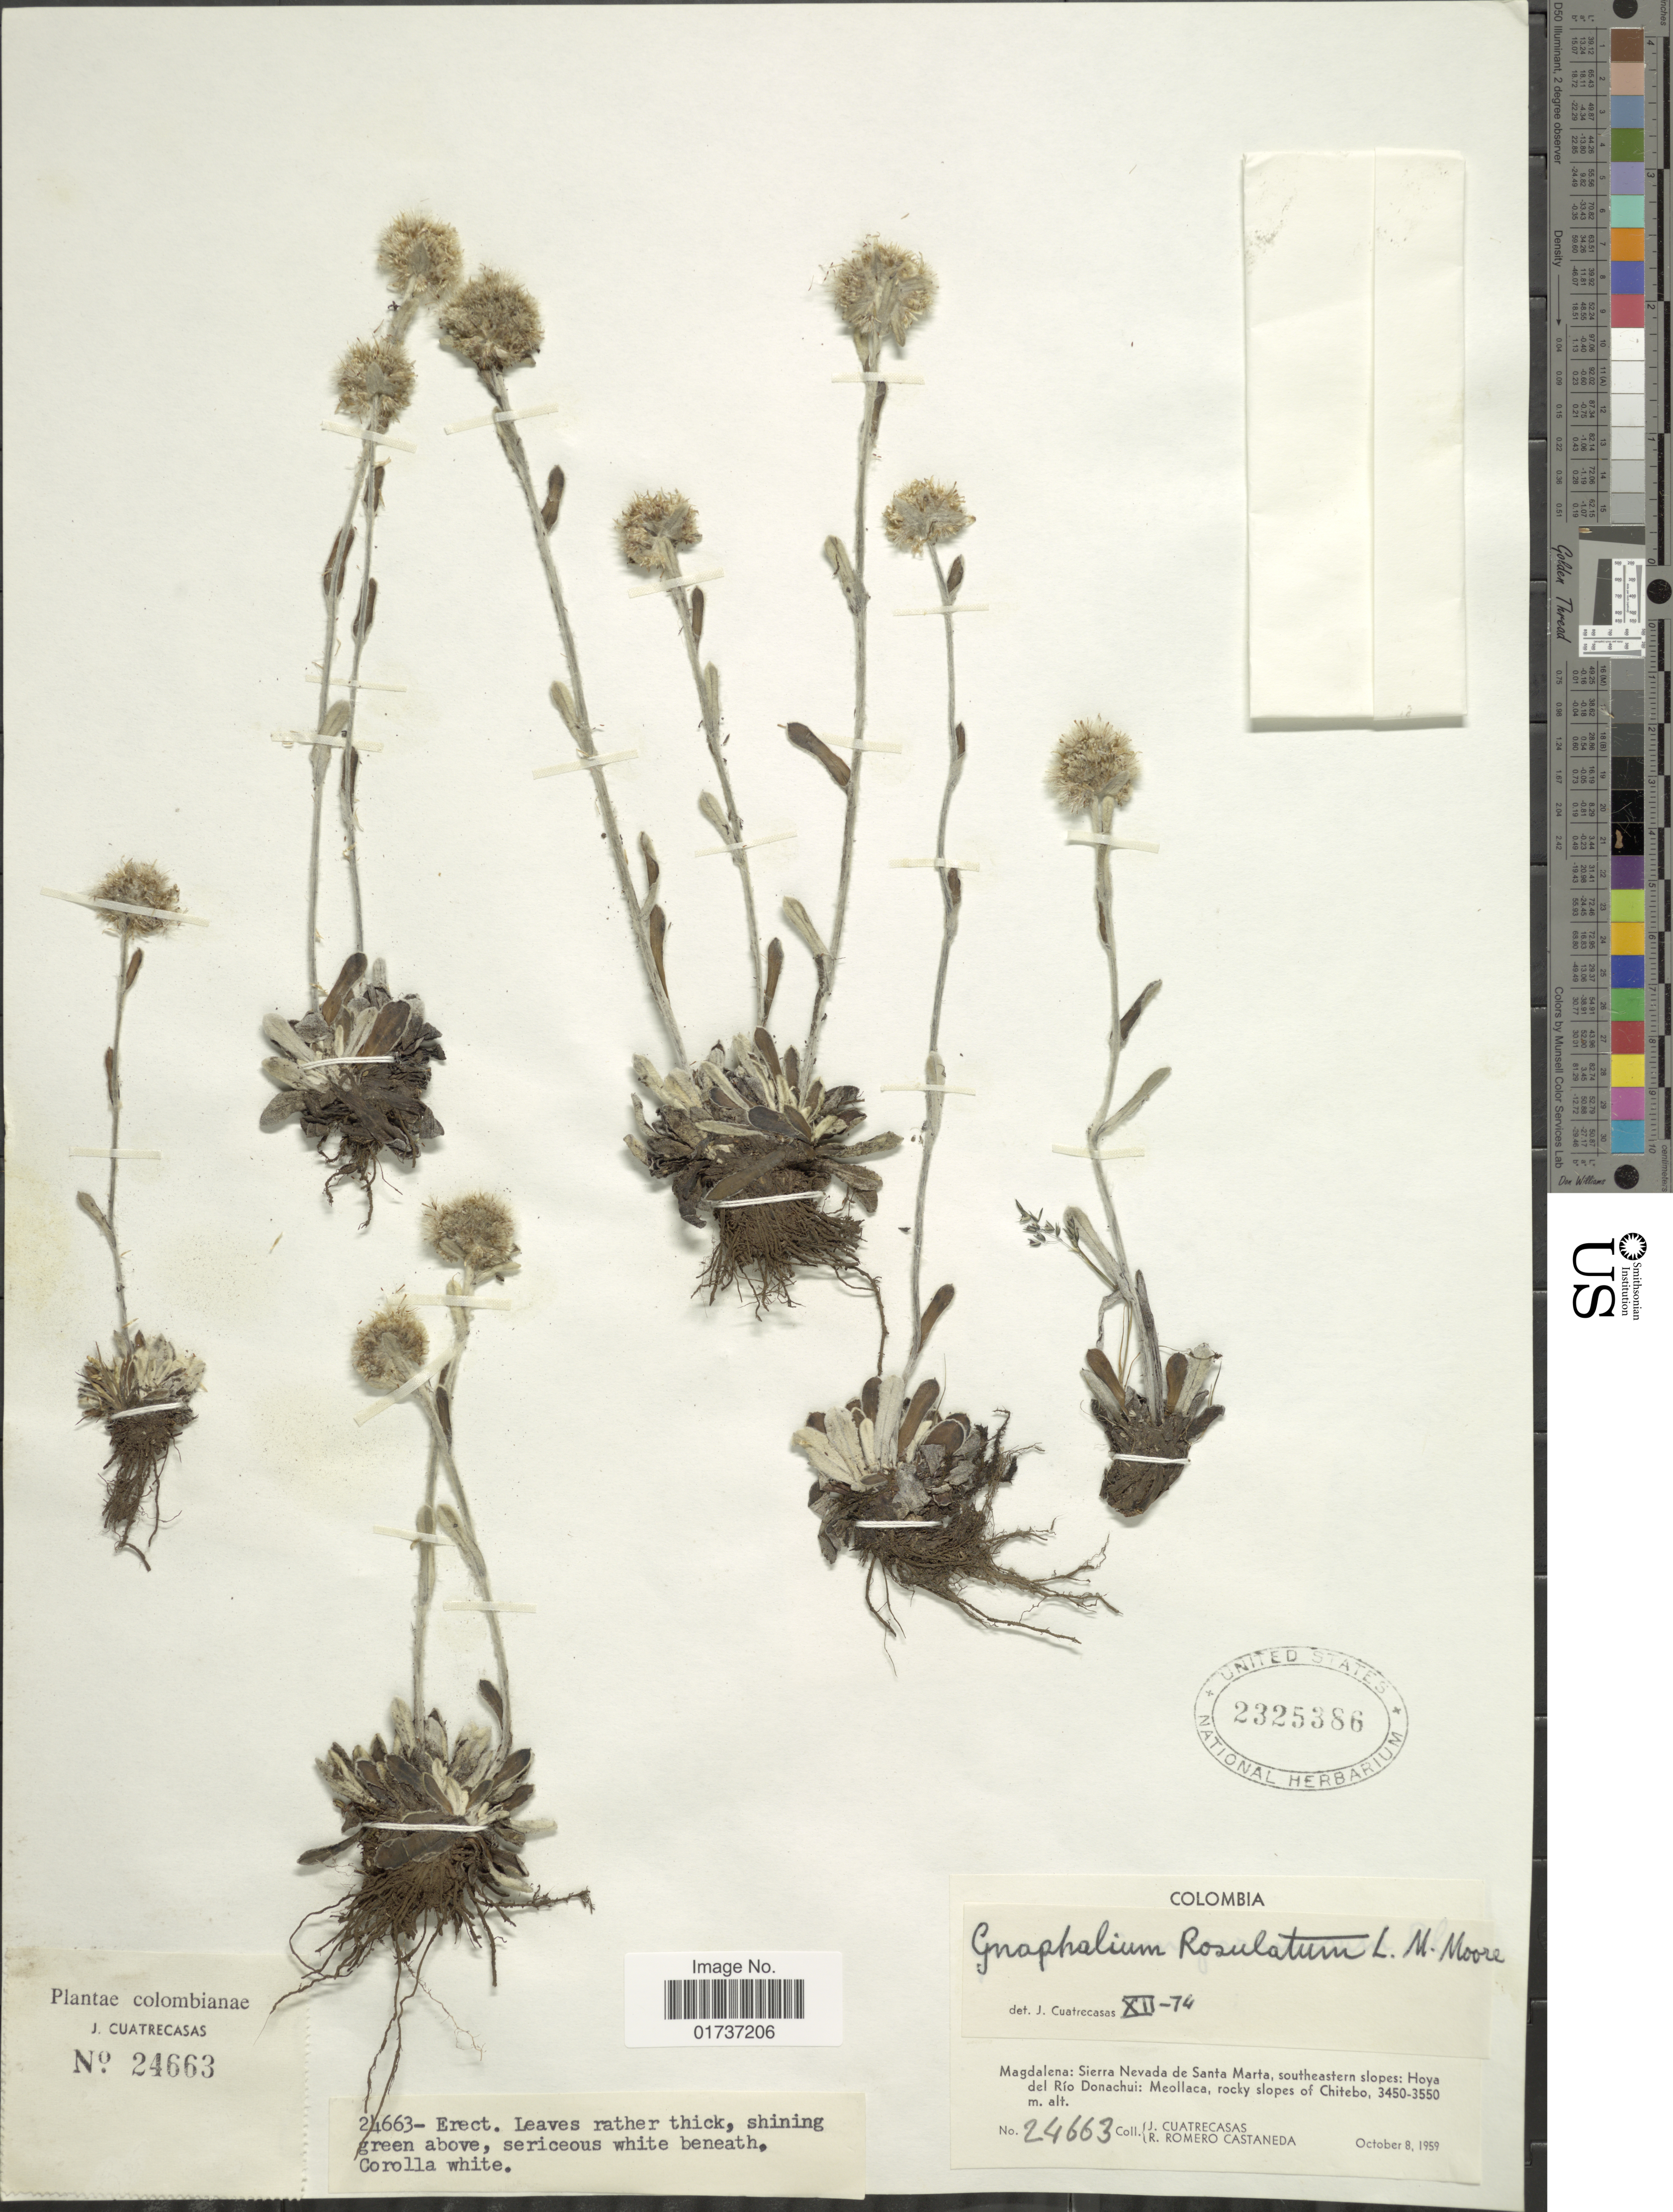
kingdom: Plantae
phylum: Tracheophyta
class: Magnoliopsida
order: Asterales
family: Asteraceae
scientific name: Orognaphalon rosulatum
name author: (D.M. Moore) G.L. Nesom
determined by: Nesom, Guy L.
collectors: J. Cuatrecasas & R. Romero Castañeda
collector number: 24663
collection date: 1959-10-08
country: Colombia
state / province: Magdalena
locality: Sierra Nevada de Santa Marta, southeastern slopes: Hoya del Río Donachui: Meollaca, rocky slopes of Chitebo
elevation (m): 3450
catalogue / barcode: US 2325386